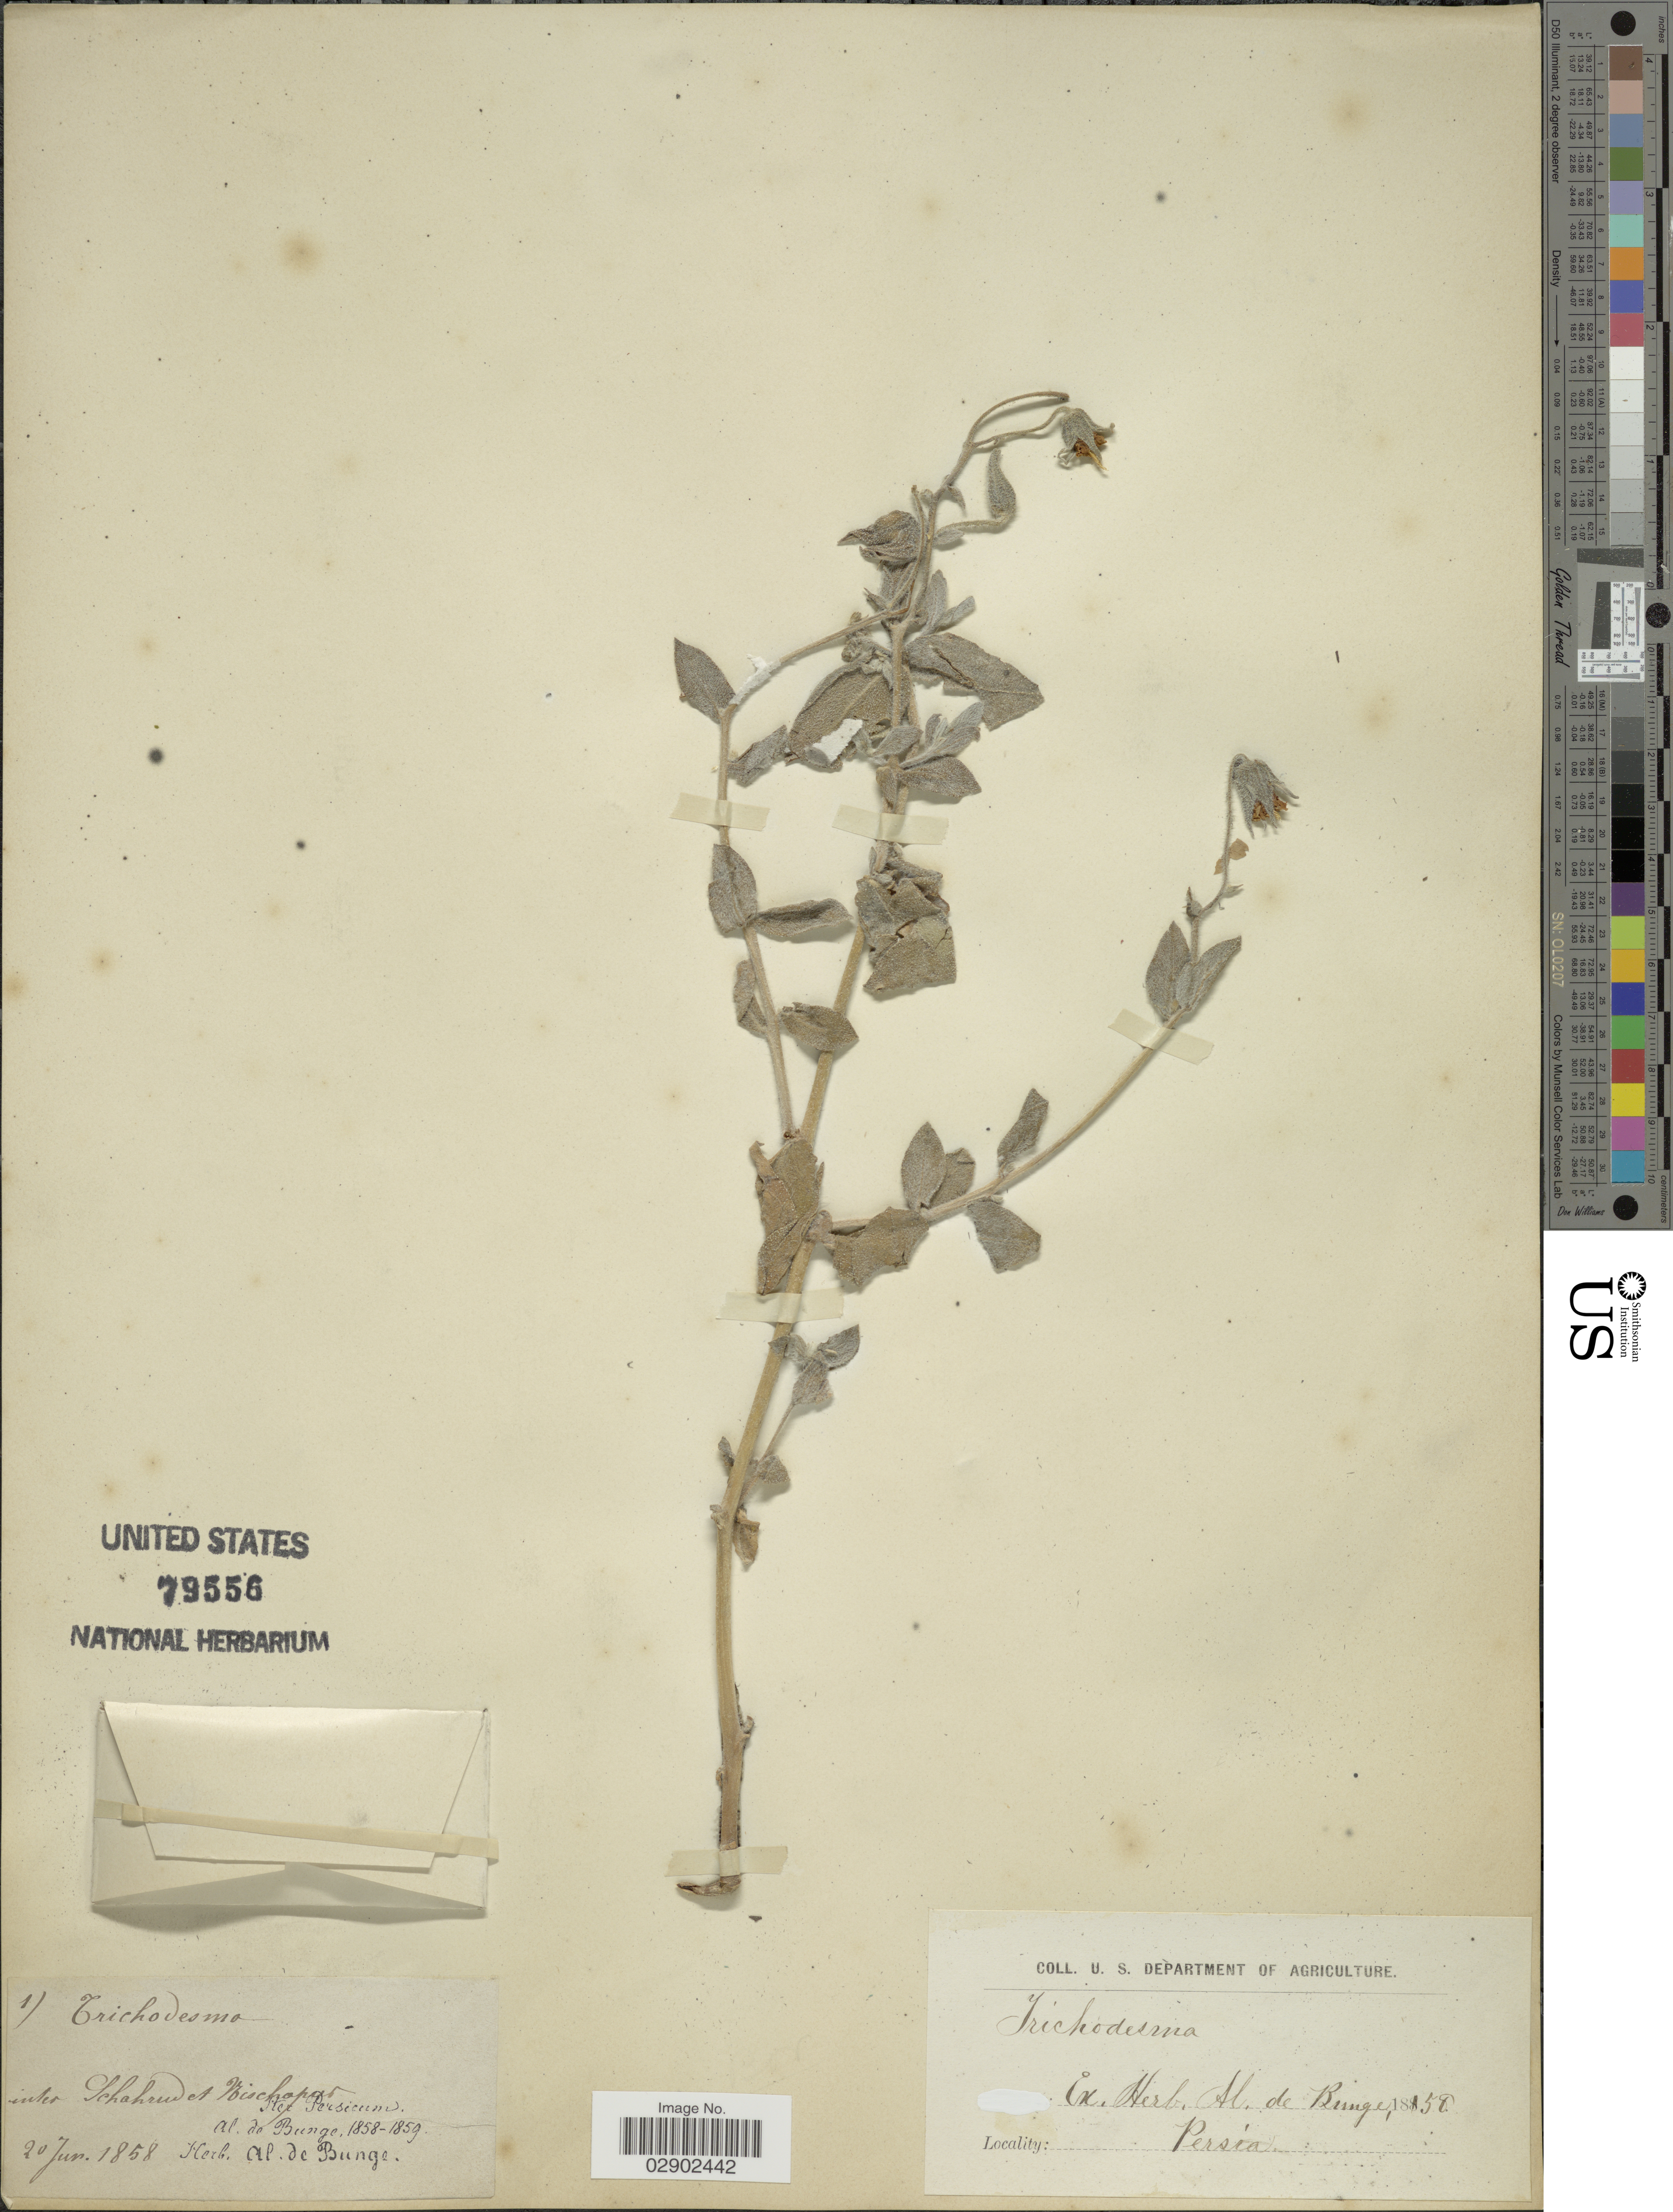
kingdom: Plantae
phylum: Tracheophyta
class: Magnoliopsida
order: Boraginales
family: Boraginaceae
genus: Trichodesma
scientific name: Trichodesma sp.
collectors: A. de Bunge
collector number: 1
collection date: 1858-06-20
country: Iran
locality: Inter Schahrud et Nischapur. Iter Persicum. Persia.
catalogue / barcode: US 79556